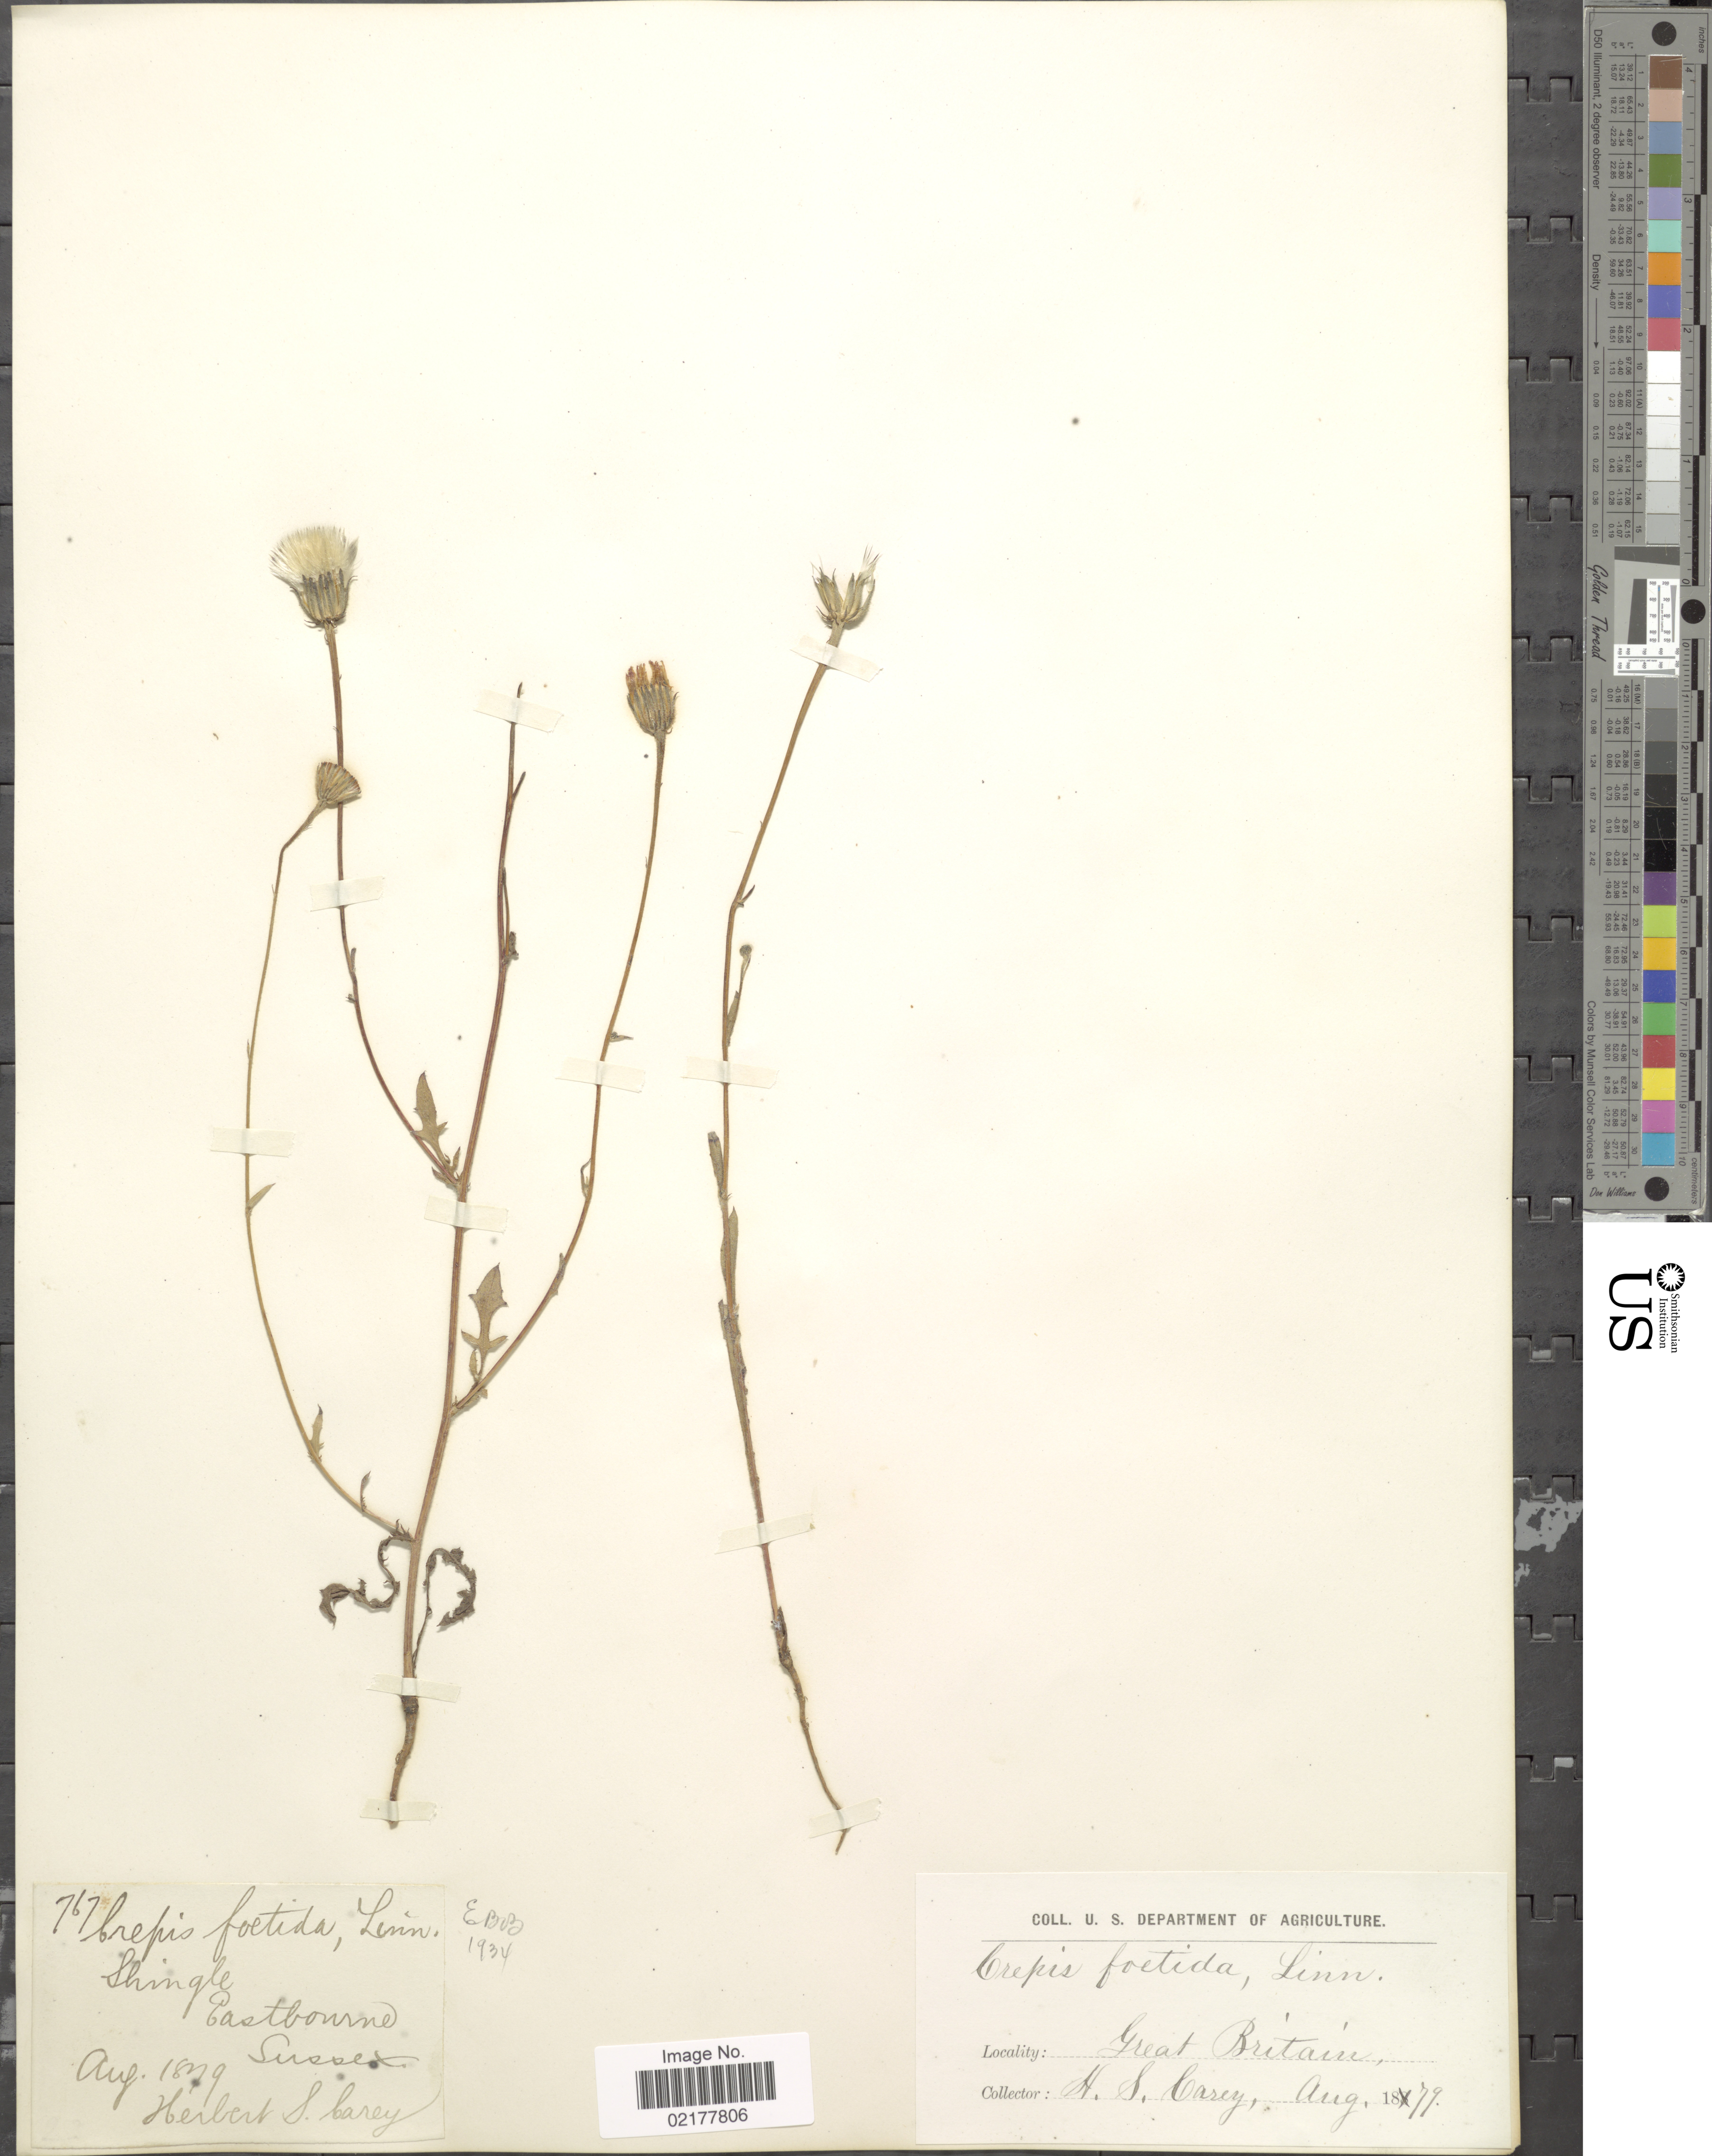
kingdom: Plantae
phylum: Tracheophyta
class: Magnoliopsida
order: Asterales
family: Asteraceae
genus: Crepis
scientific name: Crepis foetida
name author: L.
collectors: H. Carey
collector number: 767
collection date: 1879-08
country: United Kingdom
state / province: England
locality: Great Britain, Shingle Eastbourne Sussex